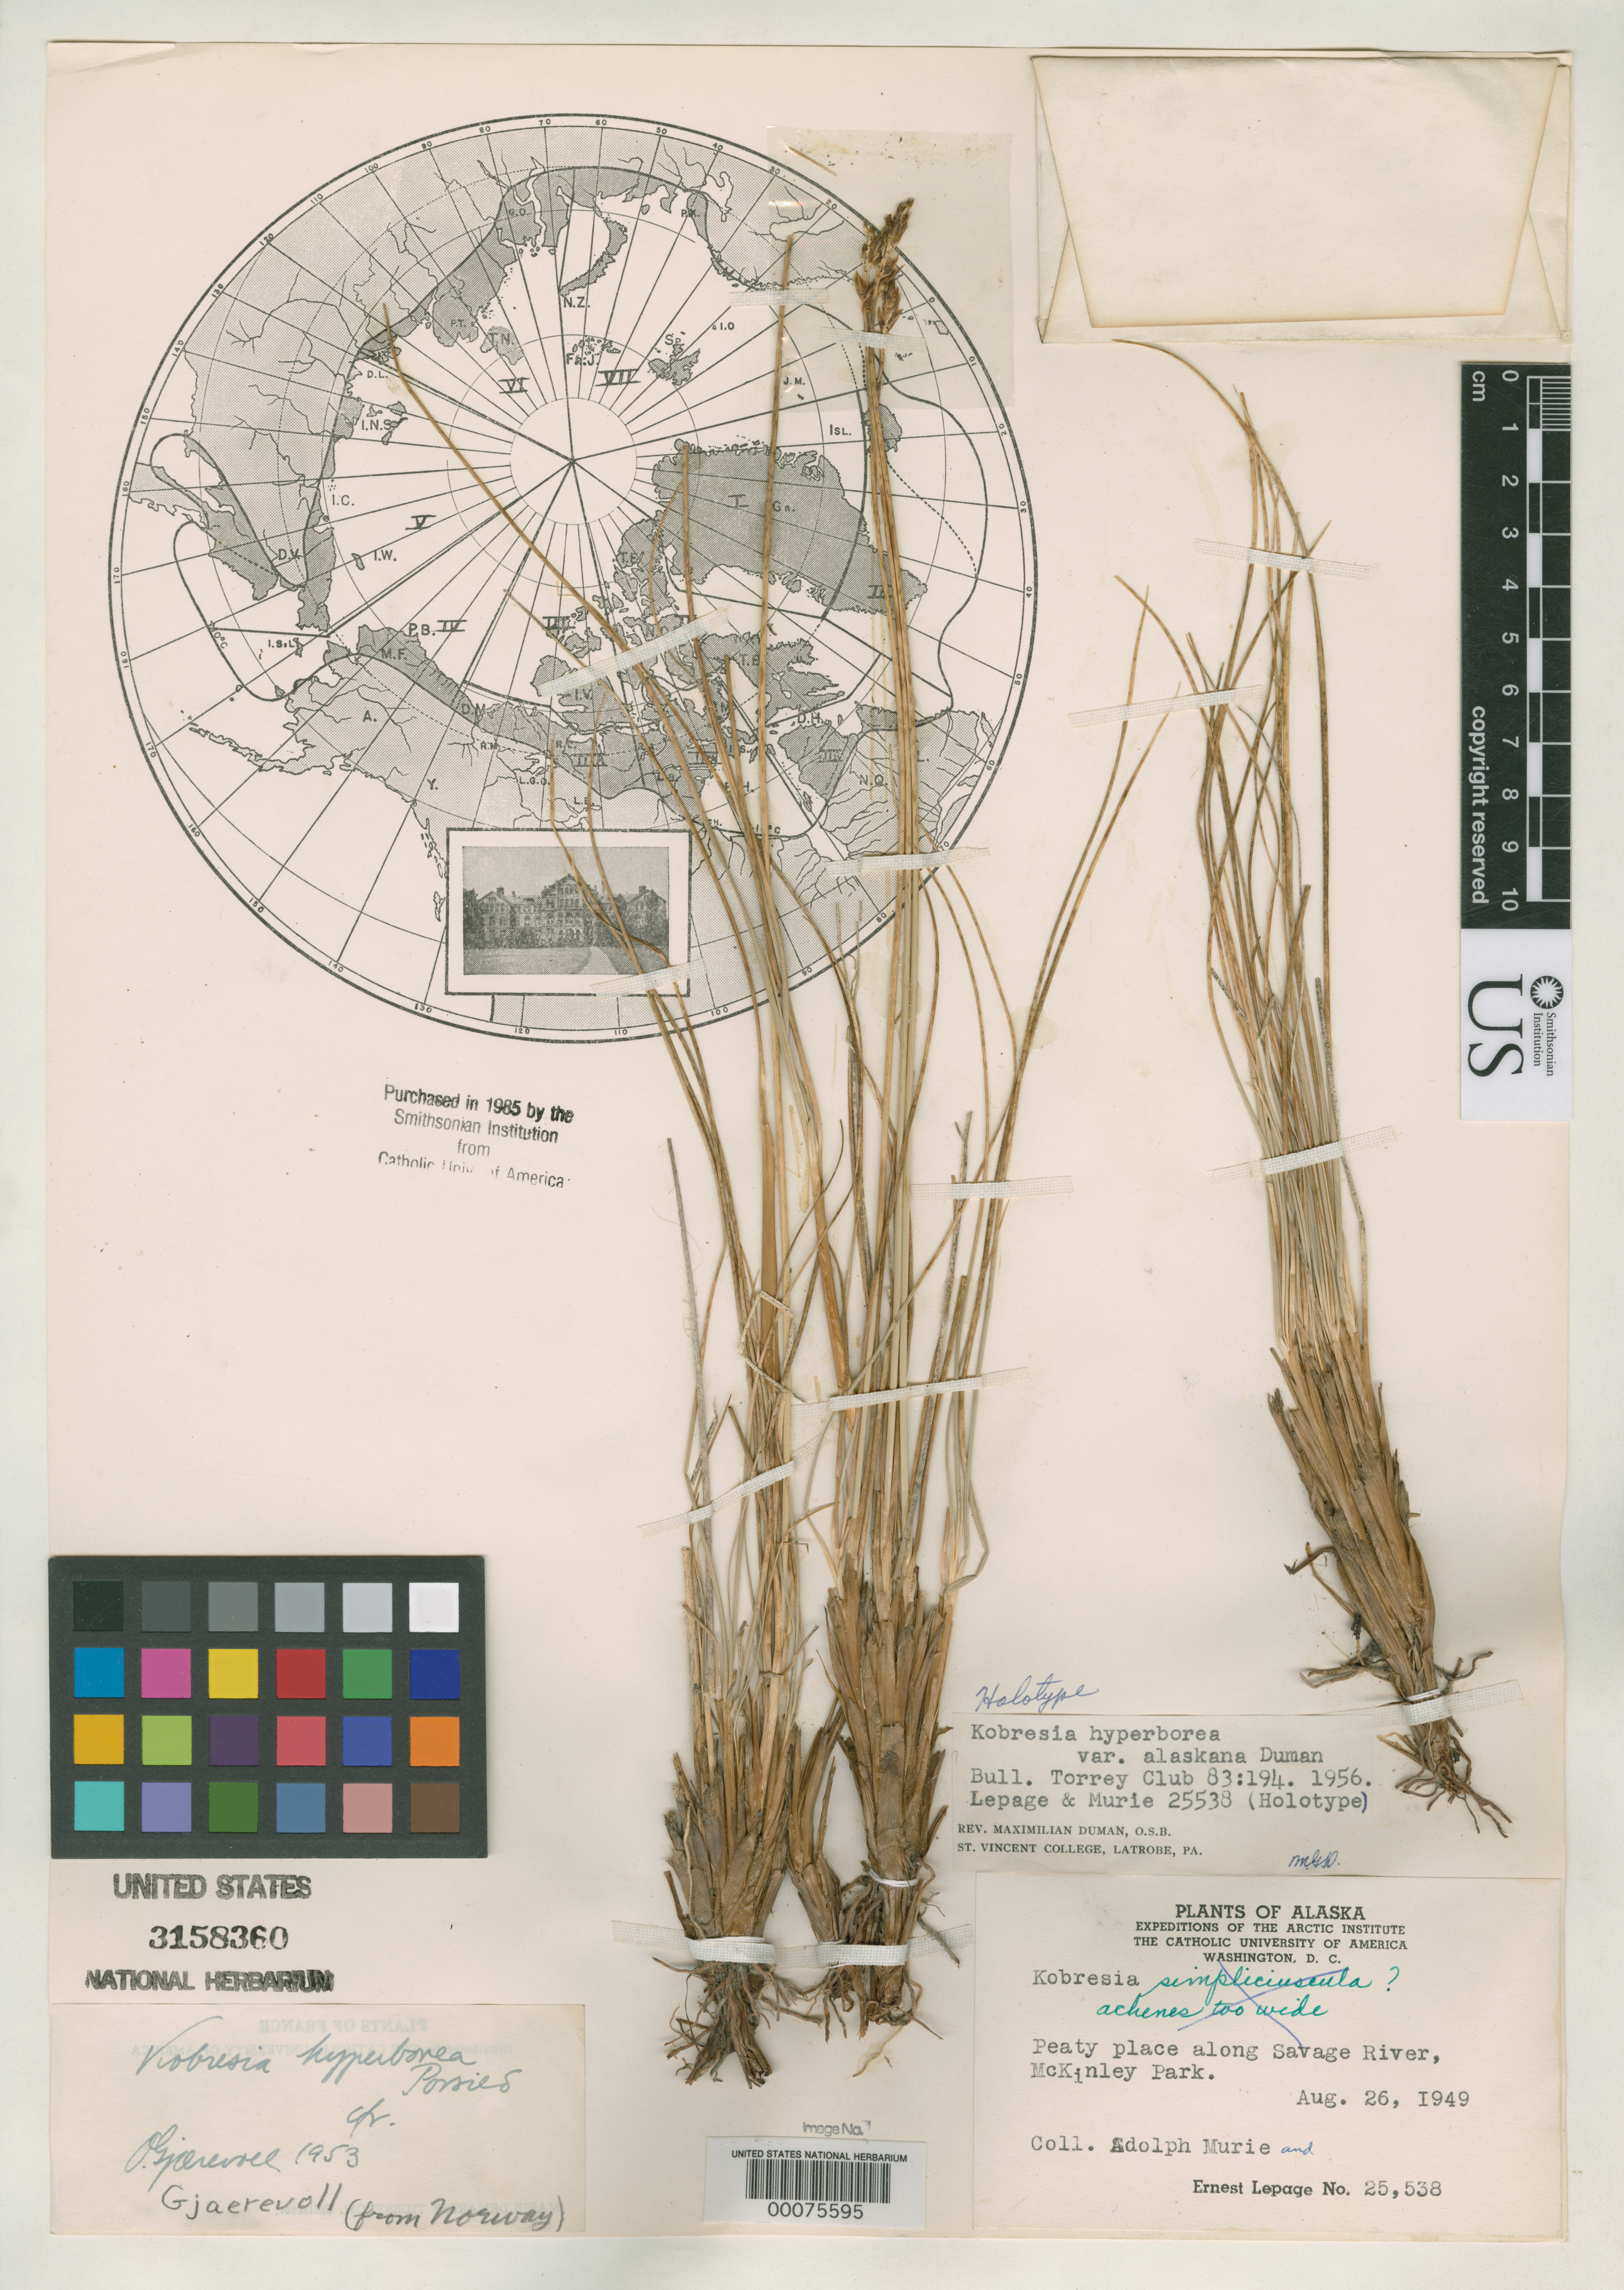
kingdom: Plantae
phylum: Tracheophyta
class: Liliopsida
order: Poales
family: Cyperaceae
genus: Kobresia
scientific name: Kobresia hyperborea var. alaskana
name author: Duman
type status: Holotype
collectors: E. L. Lepage & A. Murie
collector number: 25538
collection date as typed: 26 Aug 1949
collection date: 1949-08-26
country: United States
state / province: Alaska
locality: Peaty place along Savage River, McKinley Park.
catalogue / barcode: US 3158360